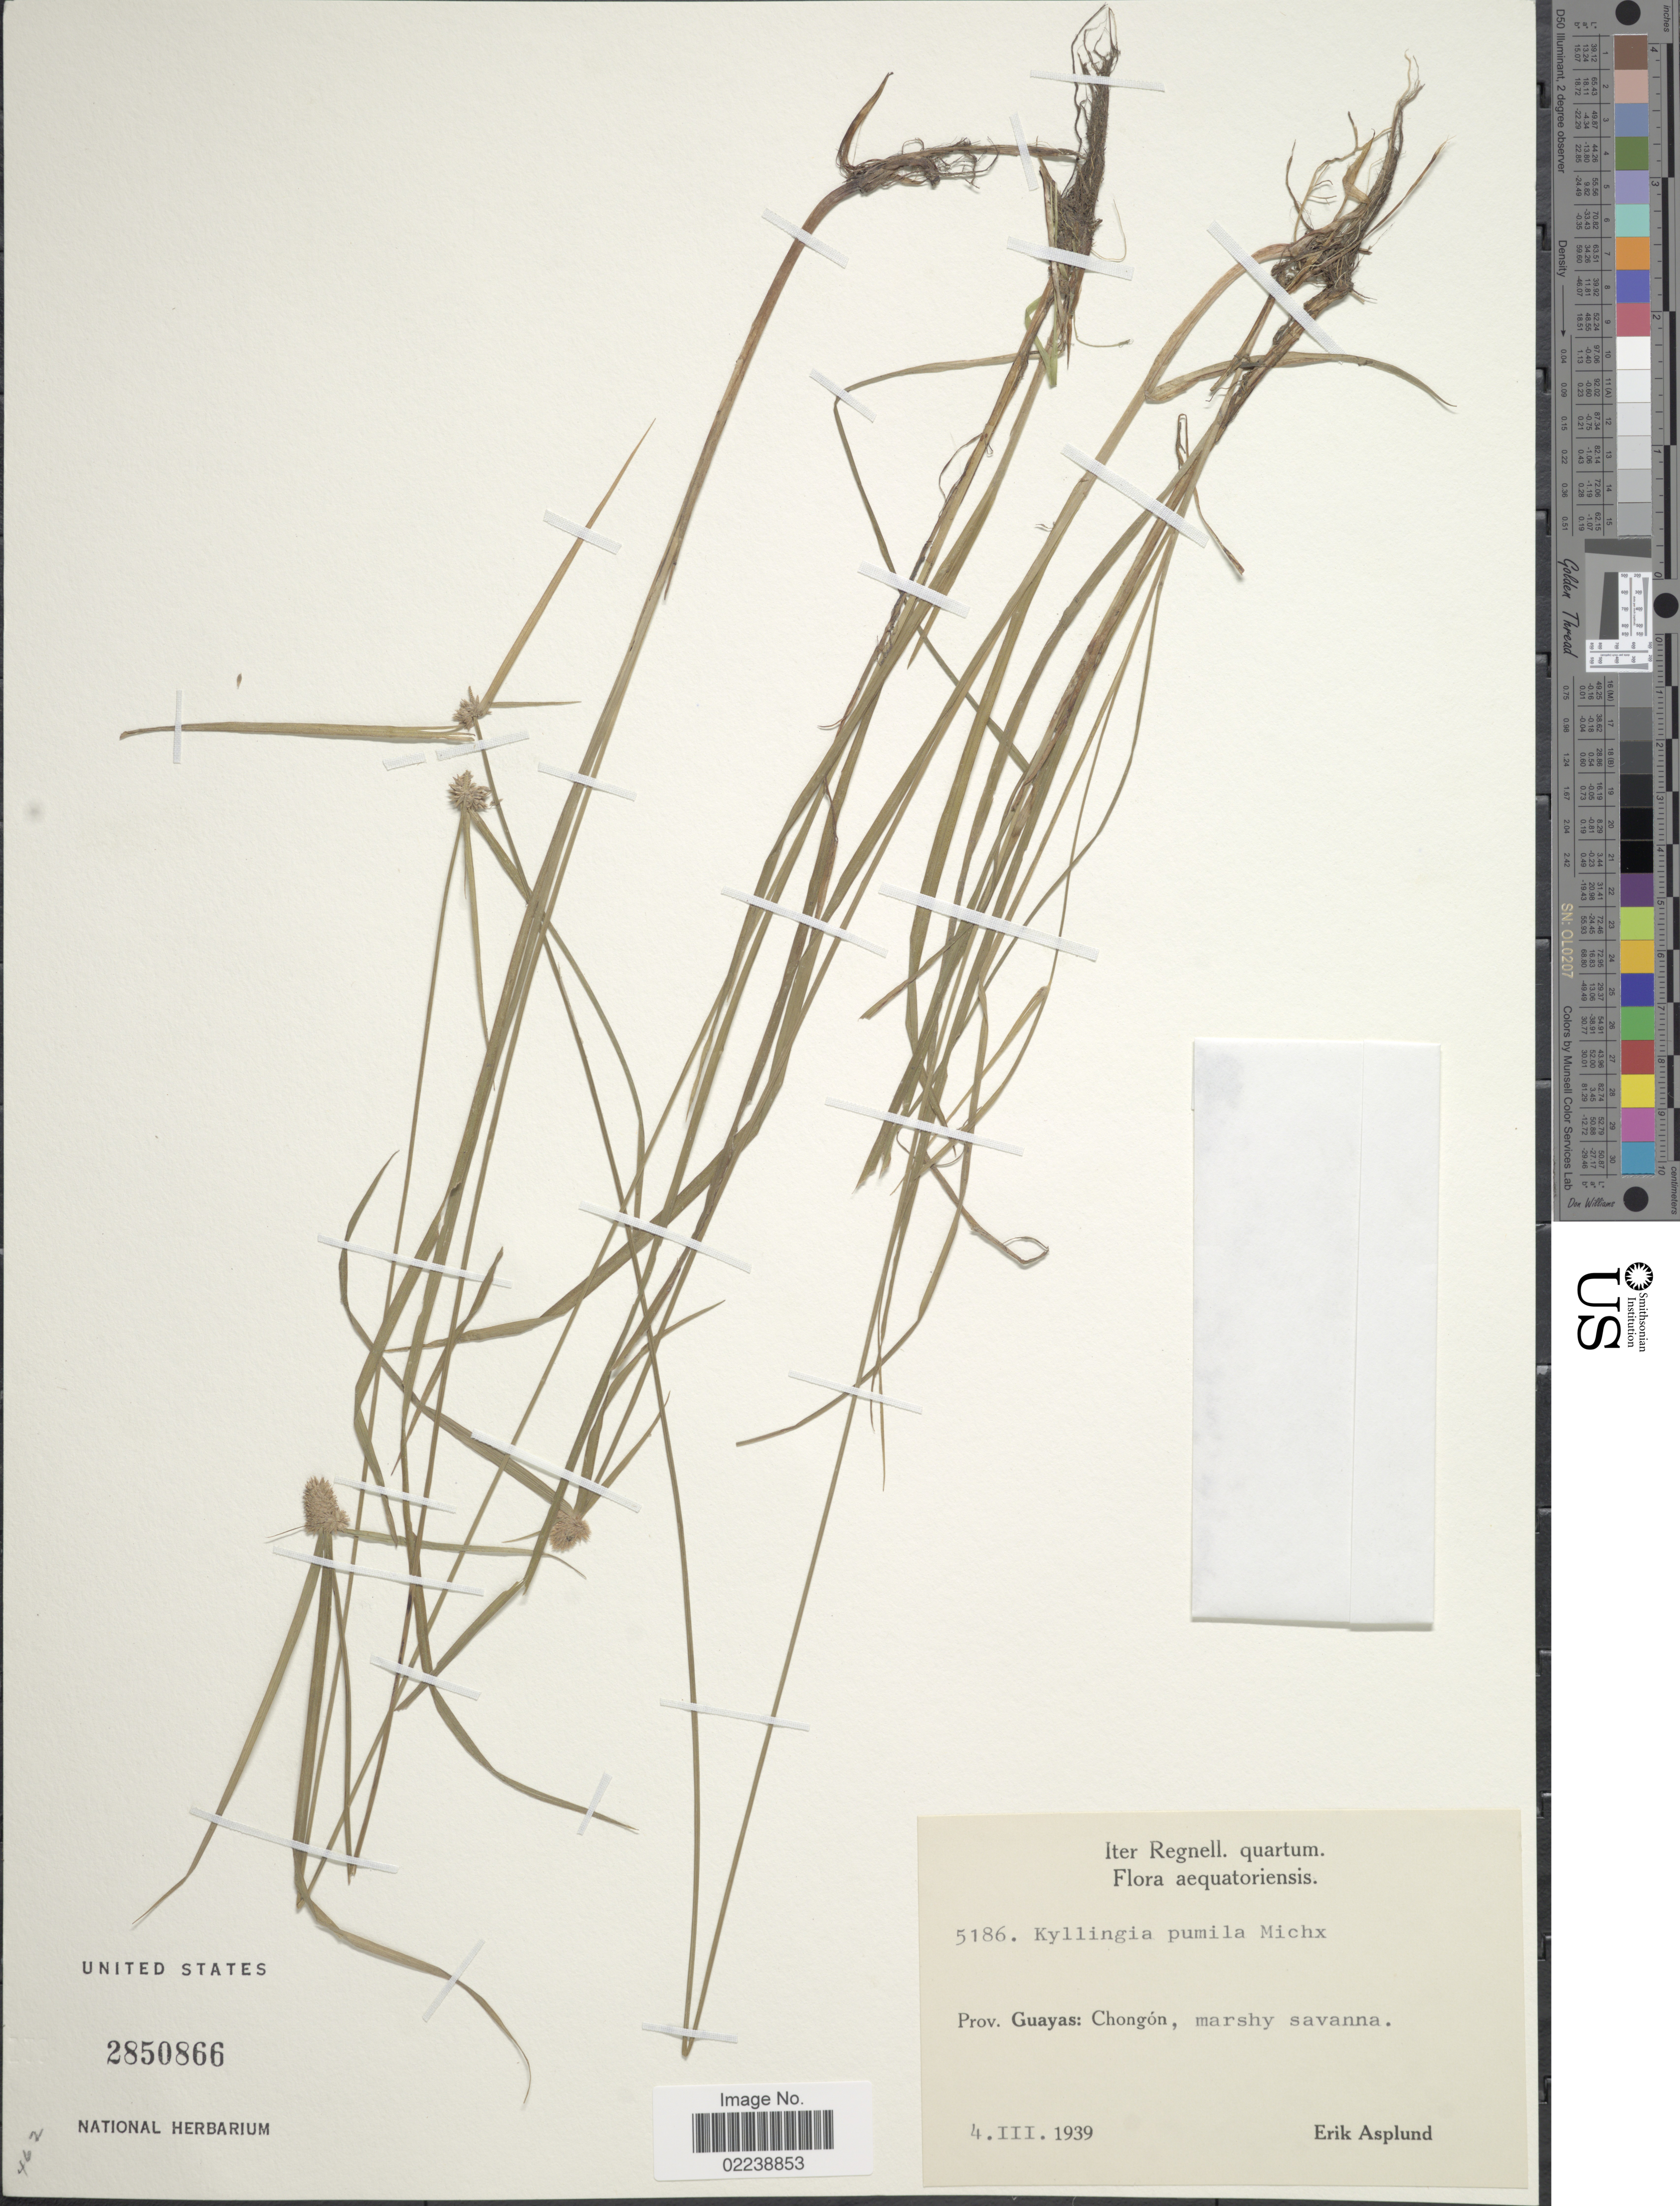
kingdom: Plantae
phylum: Tracheophyta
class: Liliopsida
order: Poales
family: Cyperaceae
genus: Cyperus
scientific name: Cyperus hortensis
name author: (Salzm. ex Steud.) Dorr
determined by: Strong, Mark T., (BOT), Smithsonian Institution - National Museum of Natural History (UNITED STATES)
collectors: E. Asplund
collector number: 5186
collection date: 1939-03-04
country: Ecuador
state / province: Guayas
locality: Chongon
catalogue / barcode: US 2850866